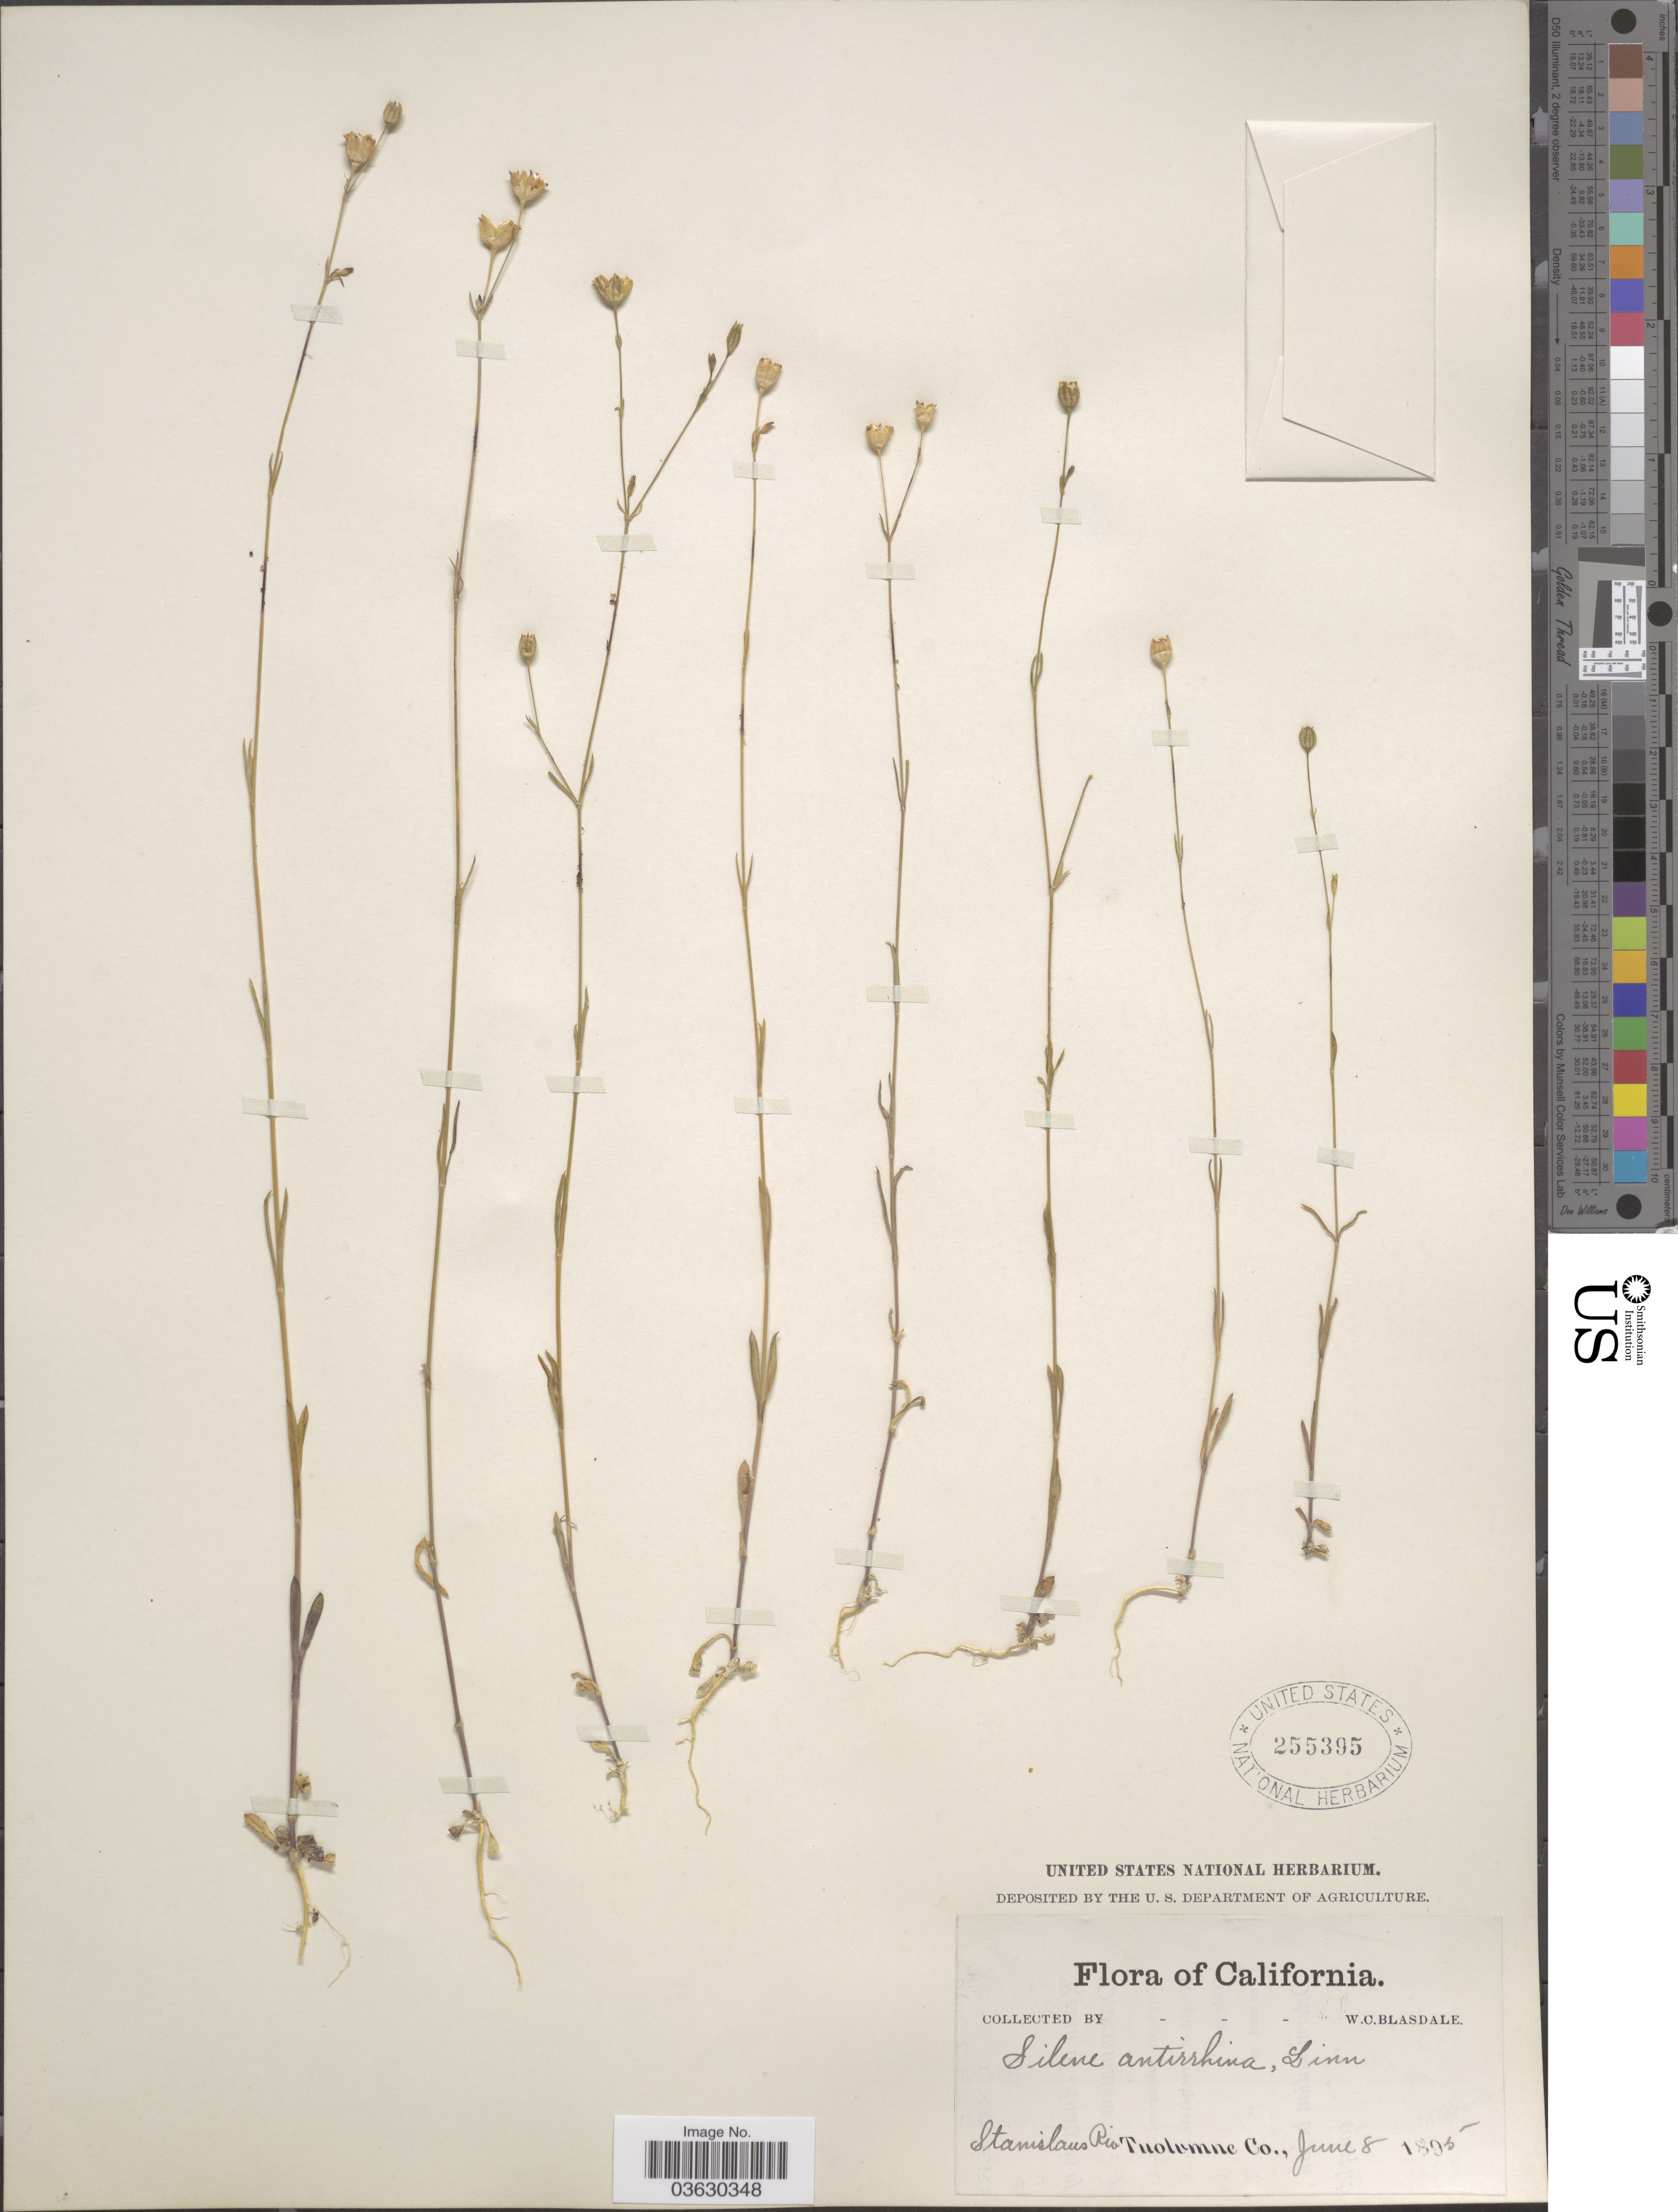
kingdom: Plantae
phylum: Tracheophyta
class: Magnoliopsida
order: Caryophyllales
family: Caryophyllaceae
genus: Silene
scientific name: Silene antirrhina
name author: L.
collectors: W. Blasdale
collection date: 1895-06-08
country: United States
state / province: California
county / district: Tuolumne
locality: Stanislaus Rio. Tuolumne Co.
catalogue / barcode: US 255395